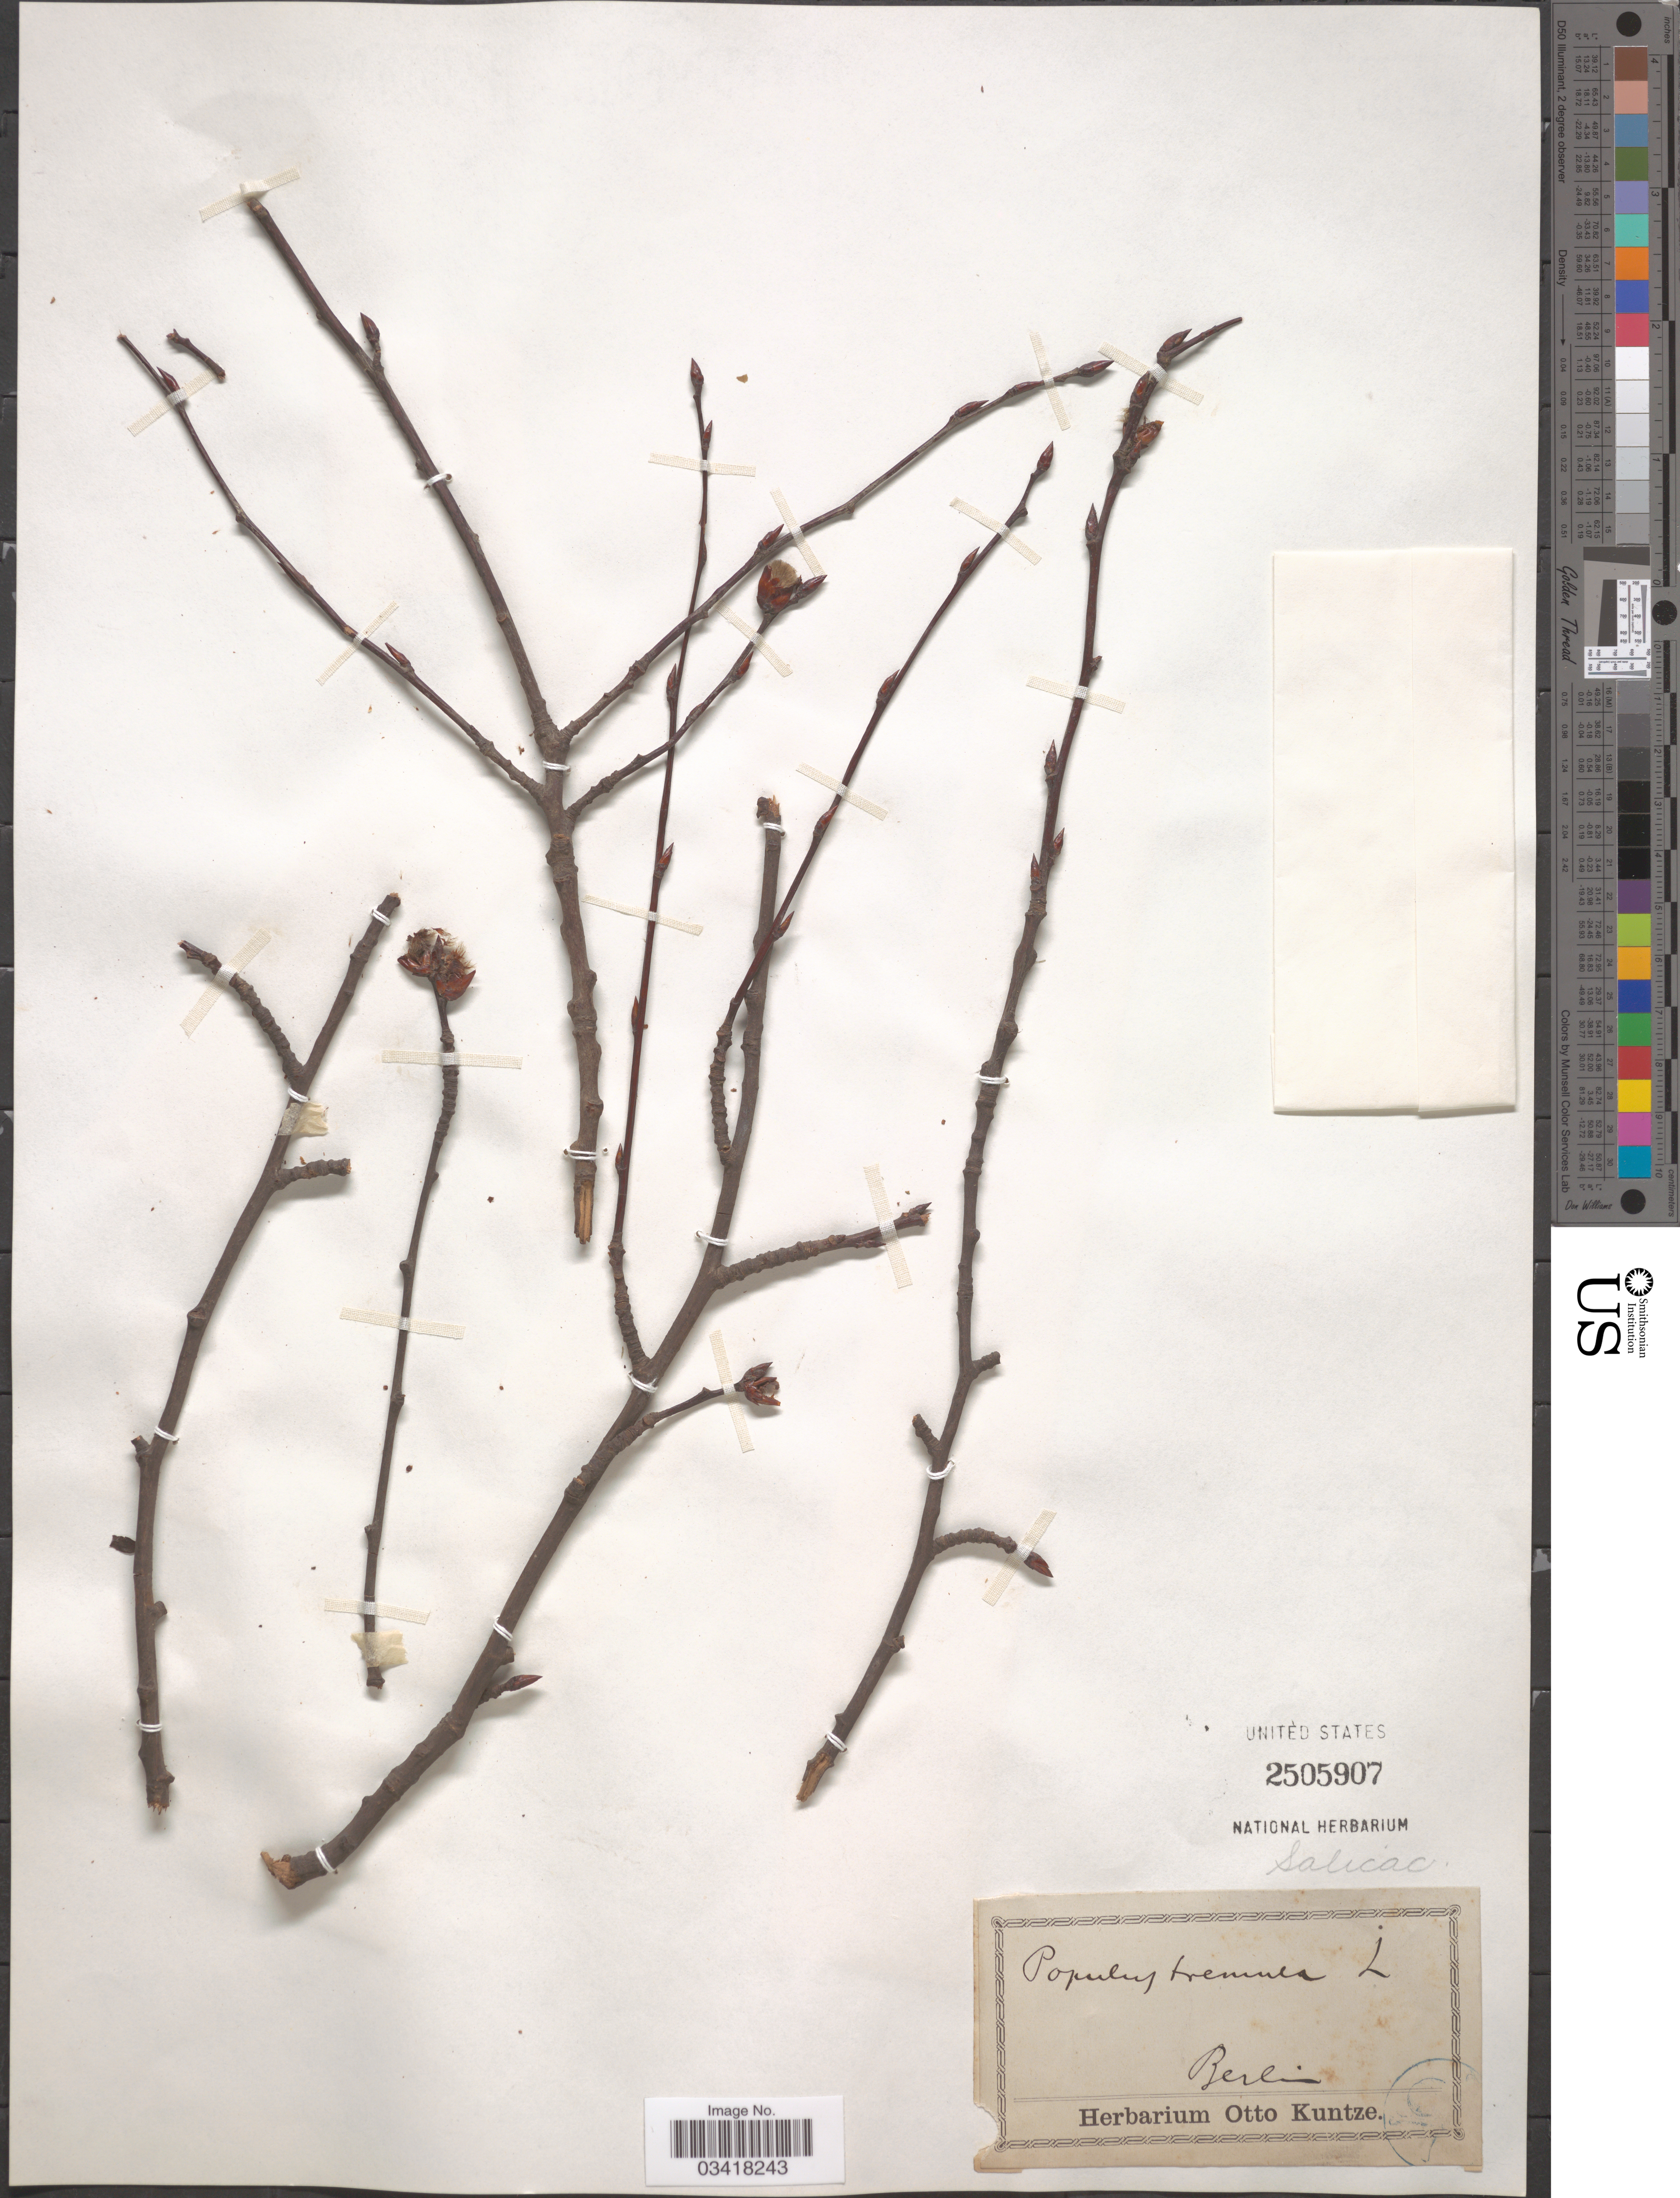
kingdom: Plantae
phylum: Tracheophyta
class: Magnoliopsida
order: Malpighiales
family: Salicaceae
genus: Populus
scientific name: Populus tremula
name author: L.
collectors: ex herb. Otto Kuntze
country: Germany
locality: Berlin.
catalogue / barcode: US 2505907